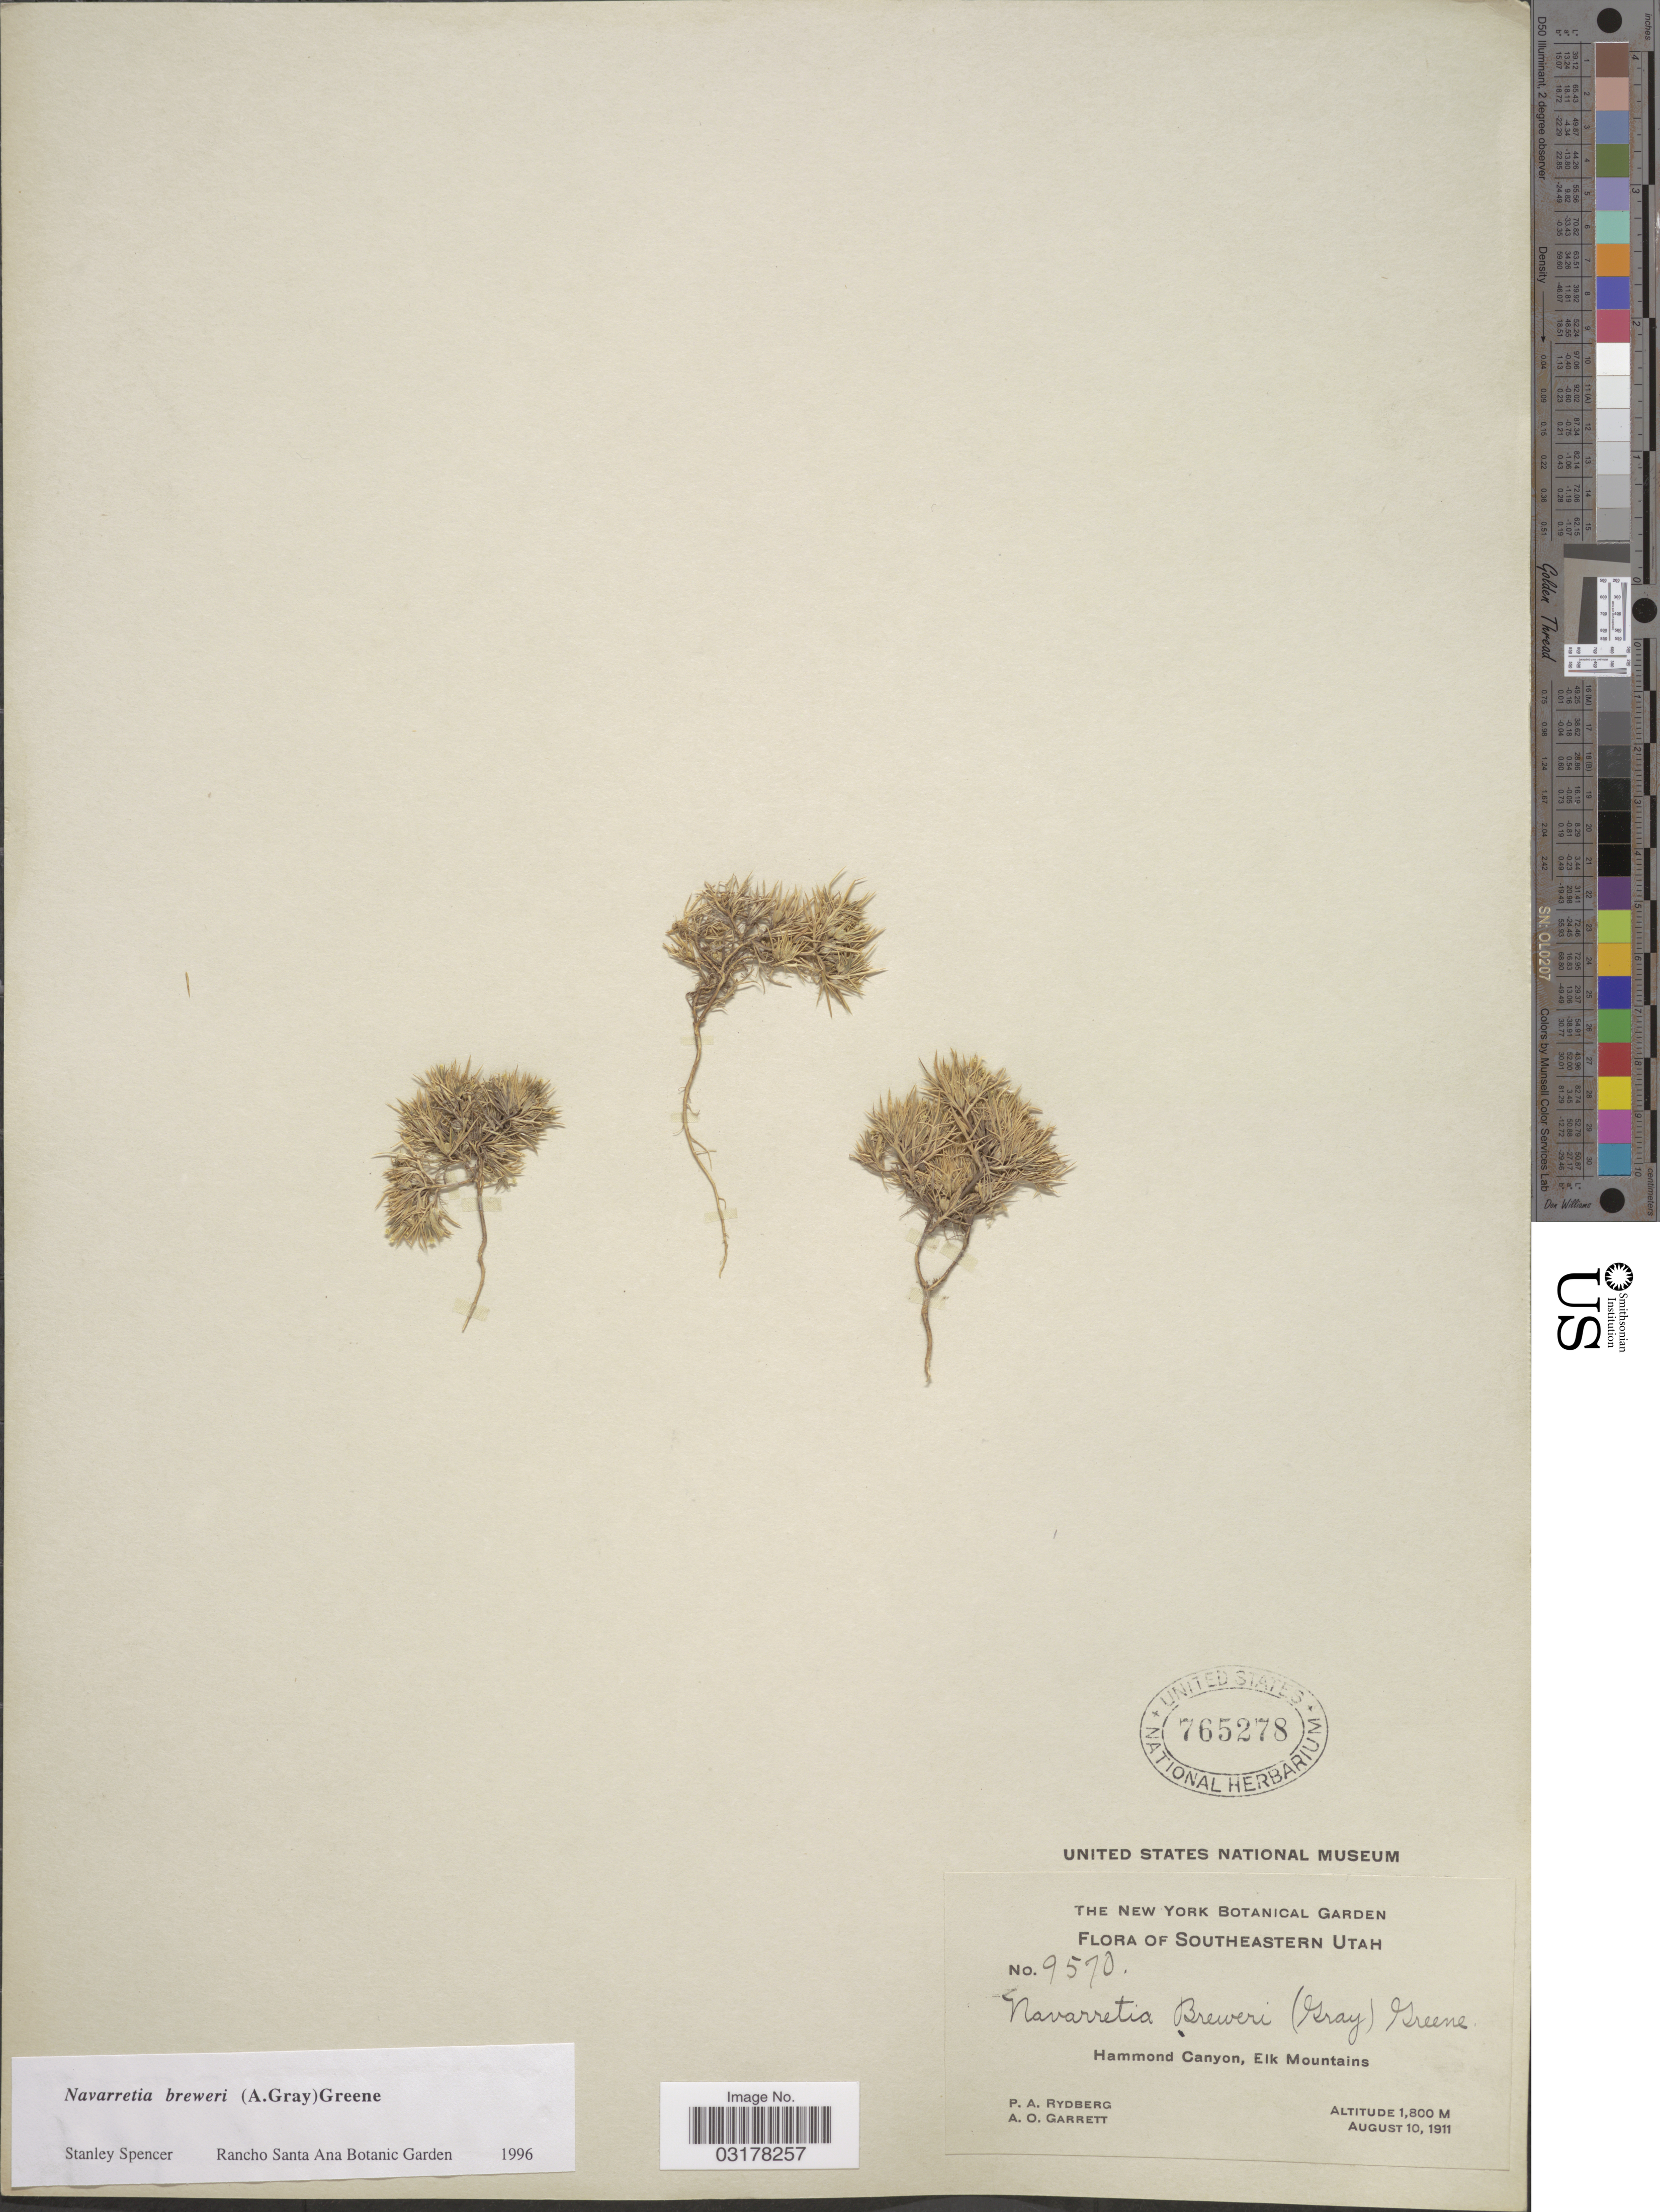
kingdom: Plantae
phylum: Tracheophyta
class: Magnoliopsida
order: Ericales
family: Polemoniaceae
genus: Navarretia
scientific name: Navarretia breweri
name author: (A. Gray) Greene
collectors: P. A. Rydberg & A. O. Garrett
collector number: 9570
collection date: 1911-08-10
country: United States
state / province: Utah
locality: Southeastern Utah. Hammond Canyon, Elk Mountains.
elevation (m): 1800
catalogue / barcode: US 765278